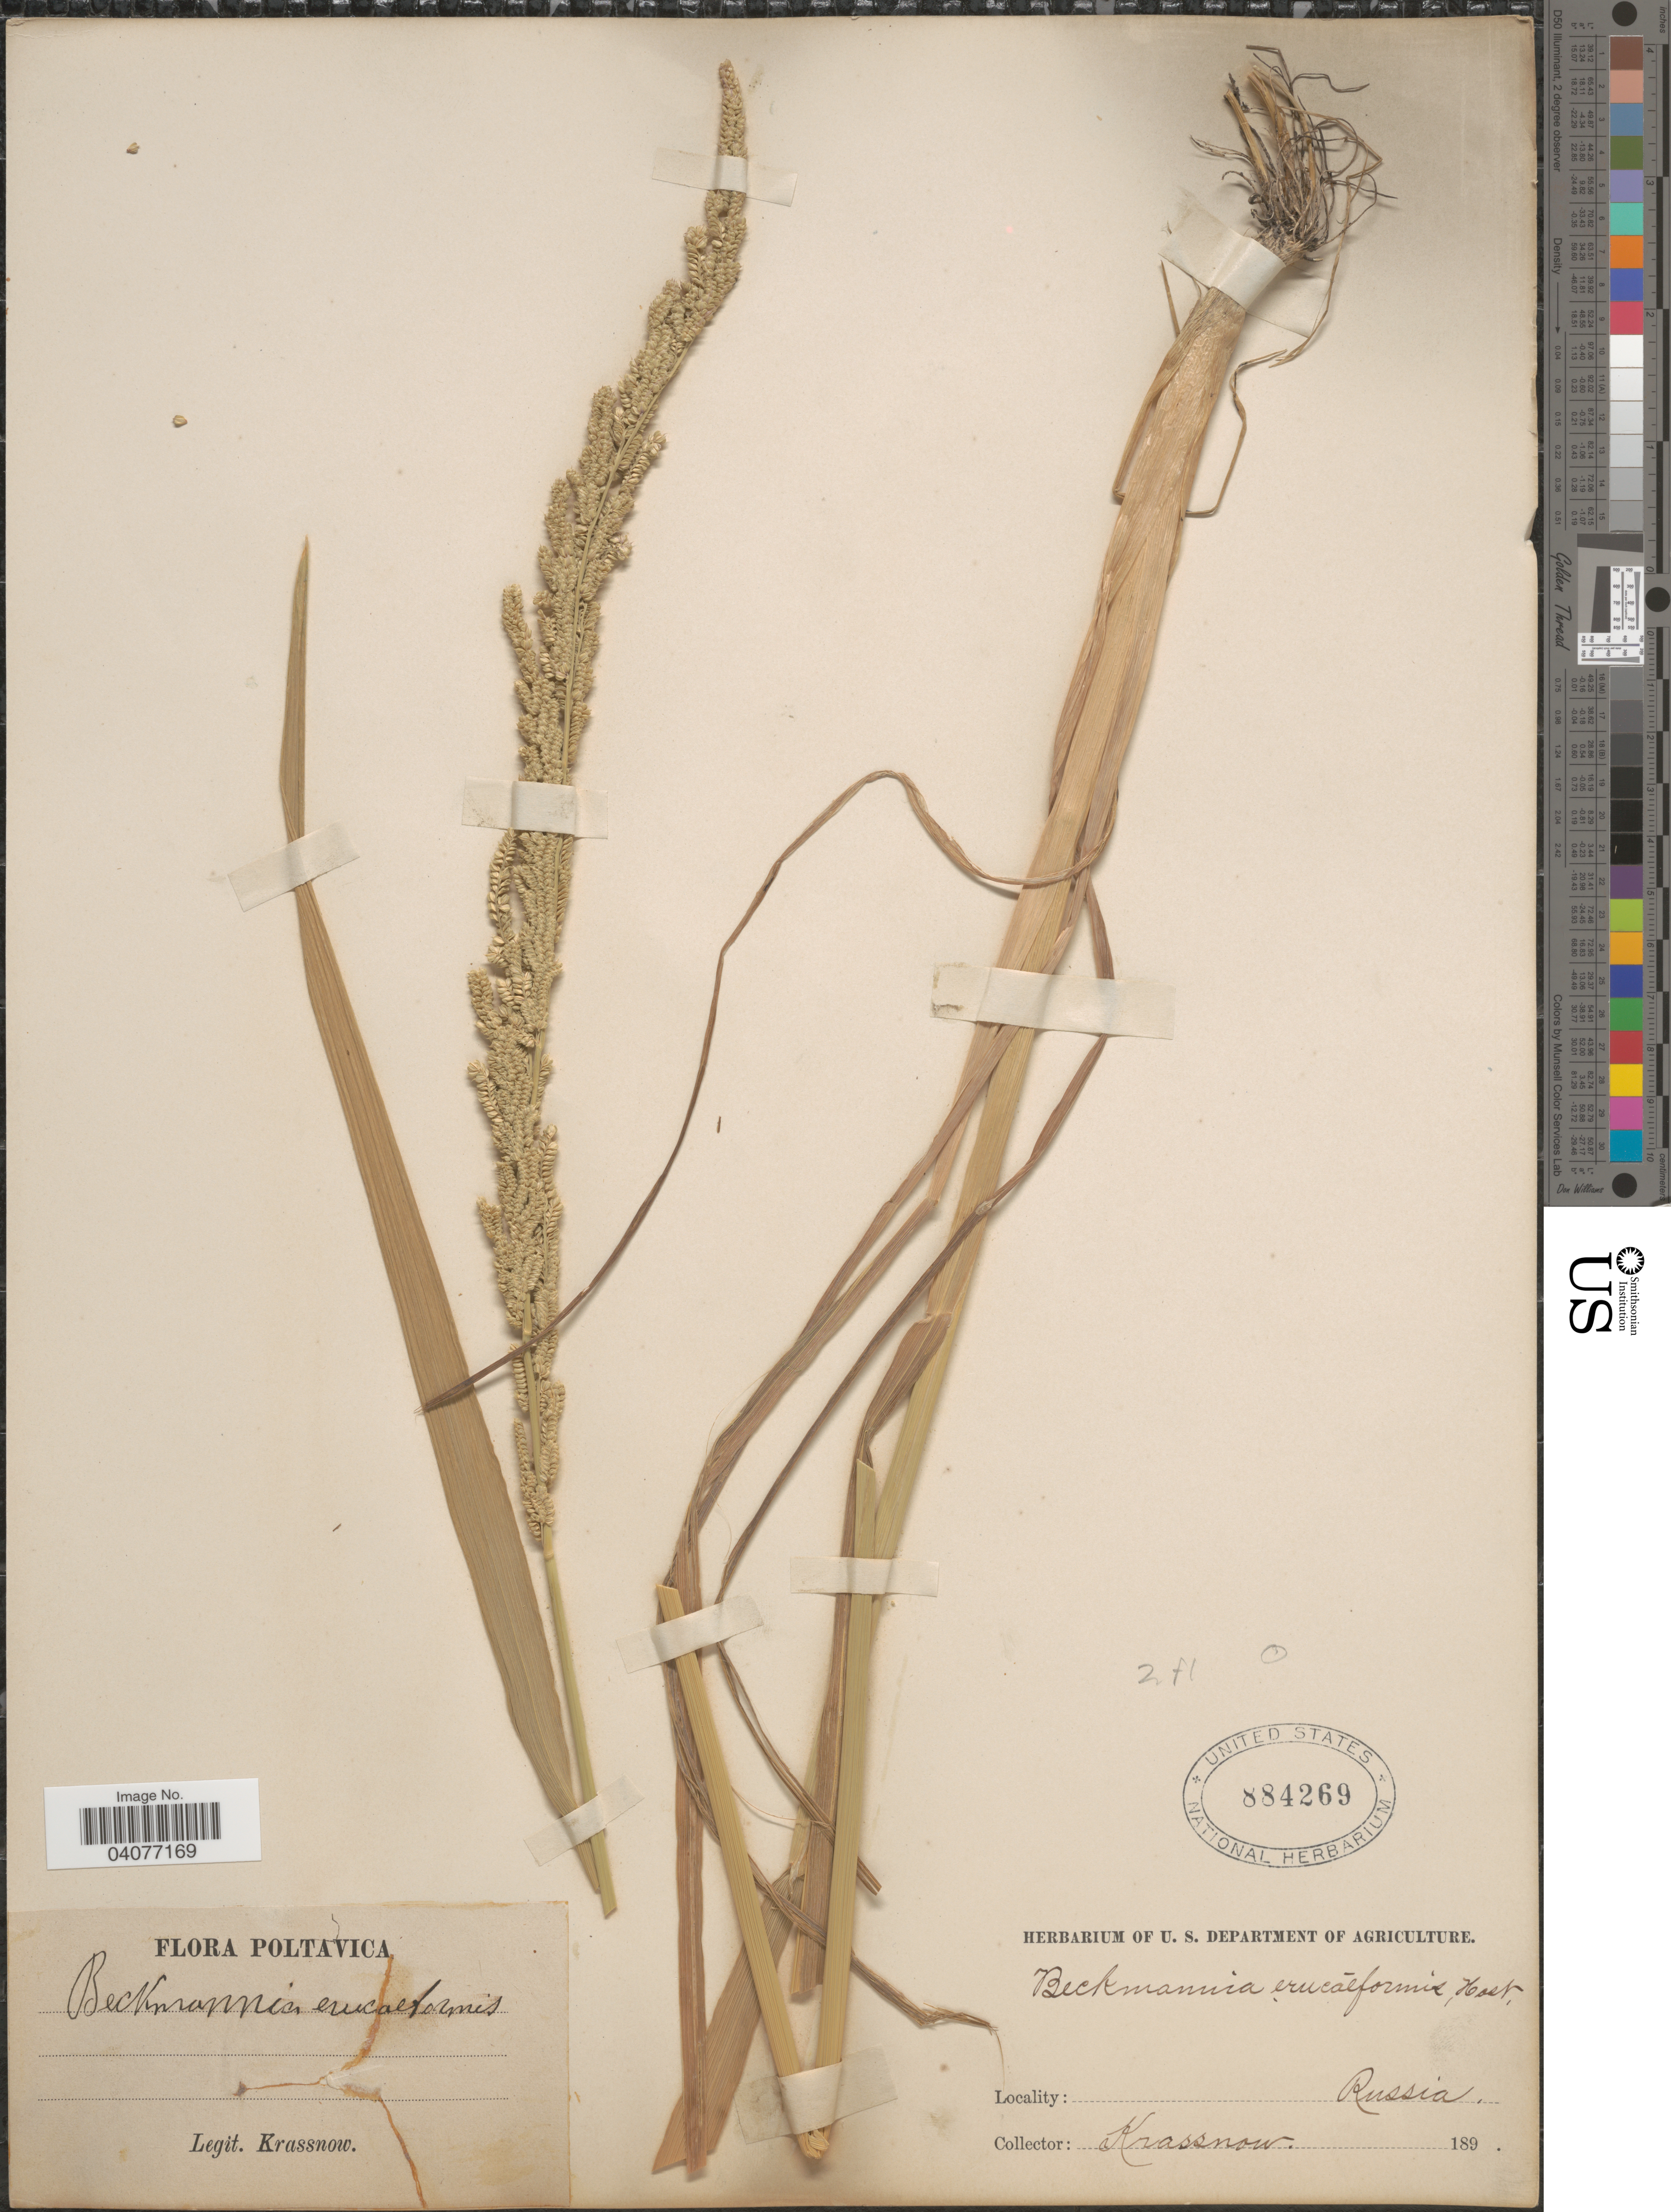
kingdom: Plantae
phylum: Tracheophyta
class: Liliopsida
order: Poales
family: Poaceae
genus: Beckmannia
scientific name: Beckmannia eruciformis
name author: (L.) Host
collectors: -. Krassnow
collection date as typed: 189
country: Ukraine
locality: Poltavica.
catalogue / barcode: US 884269